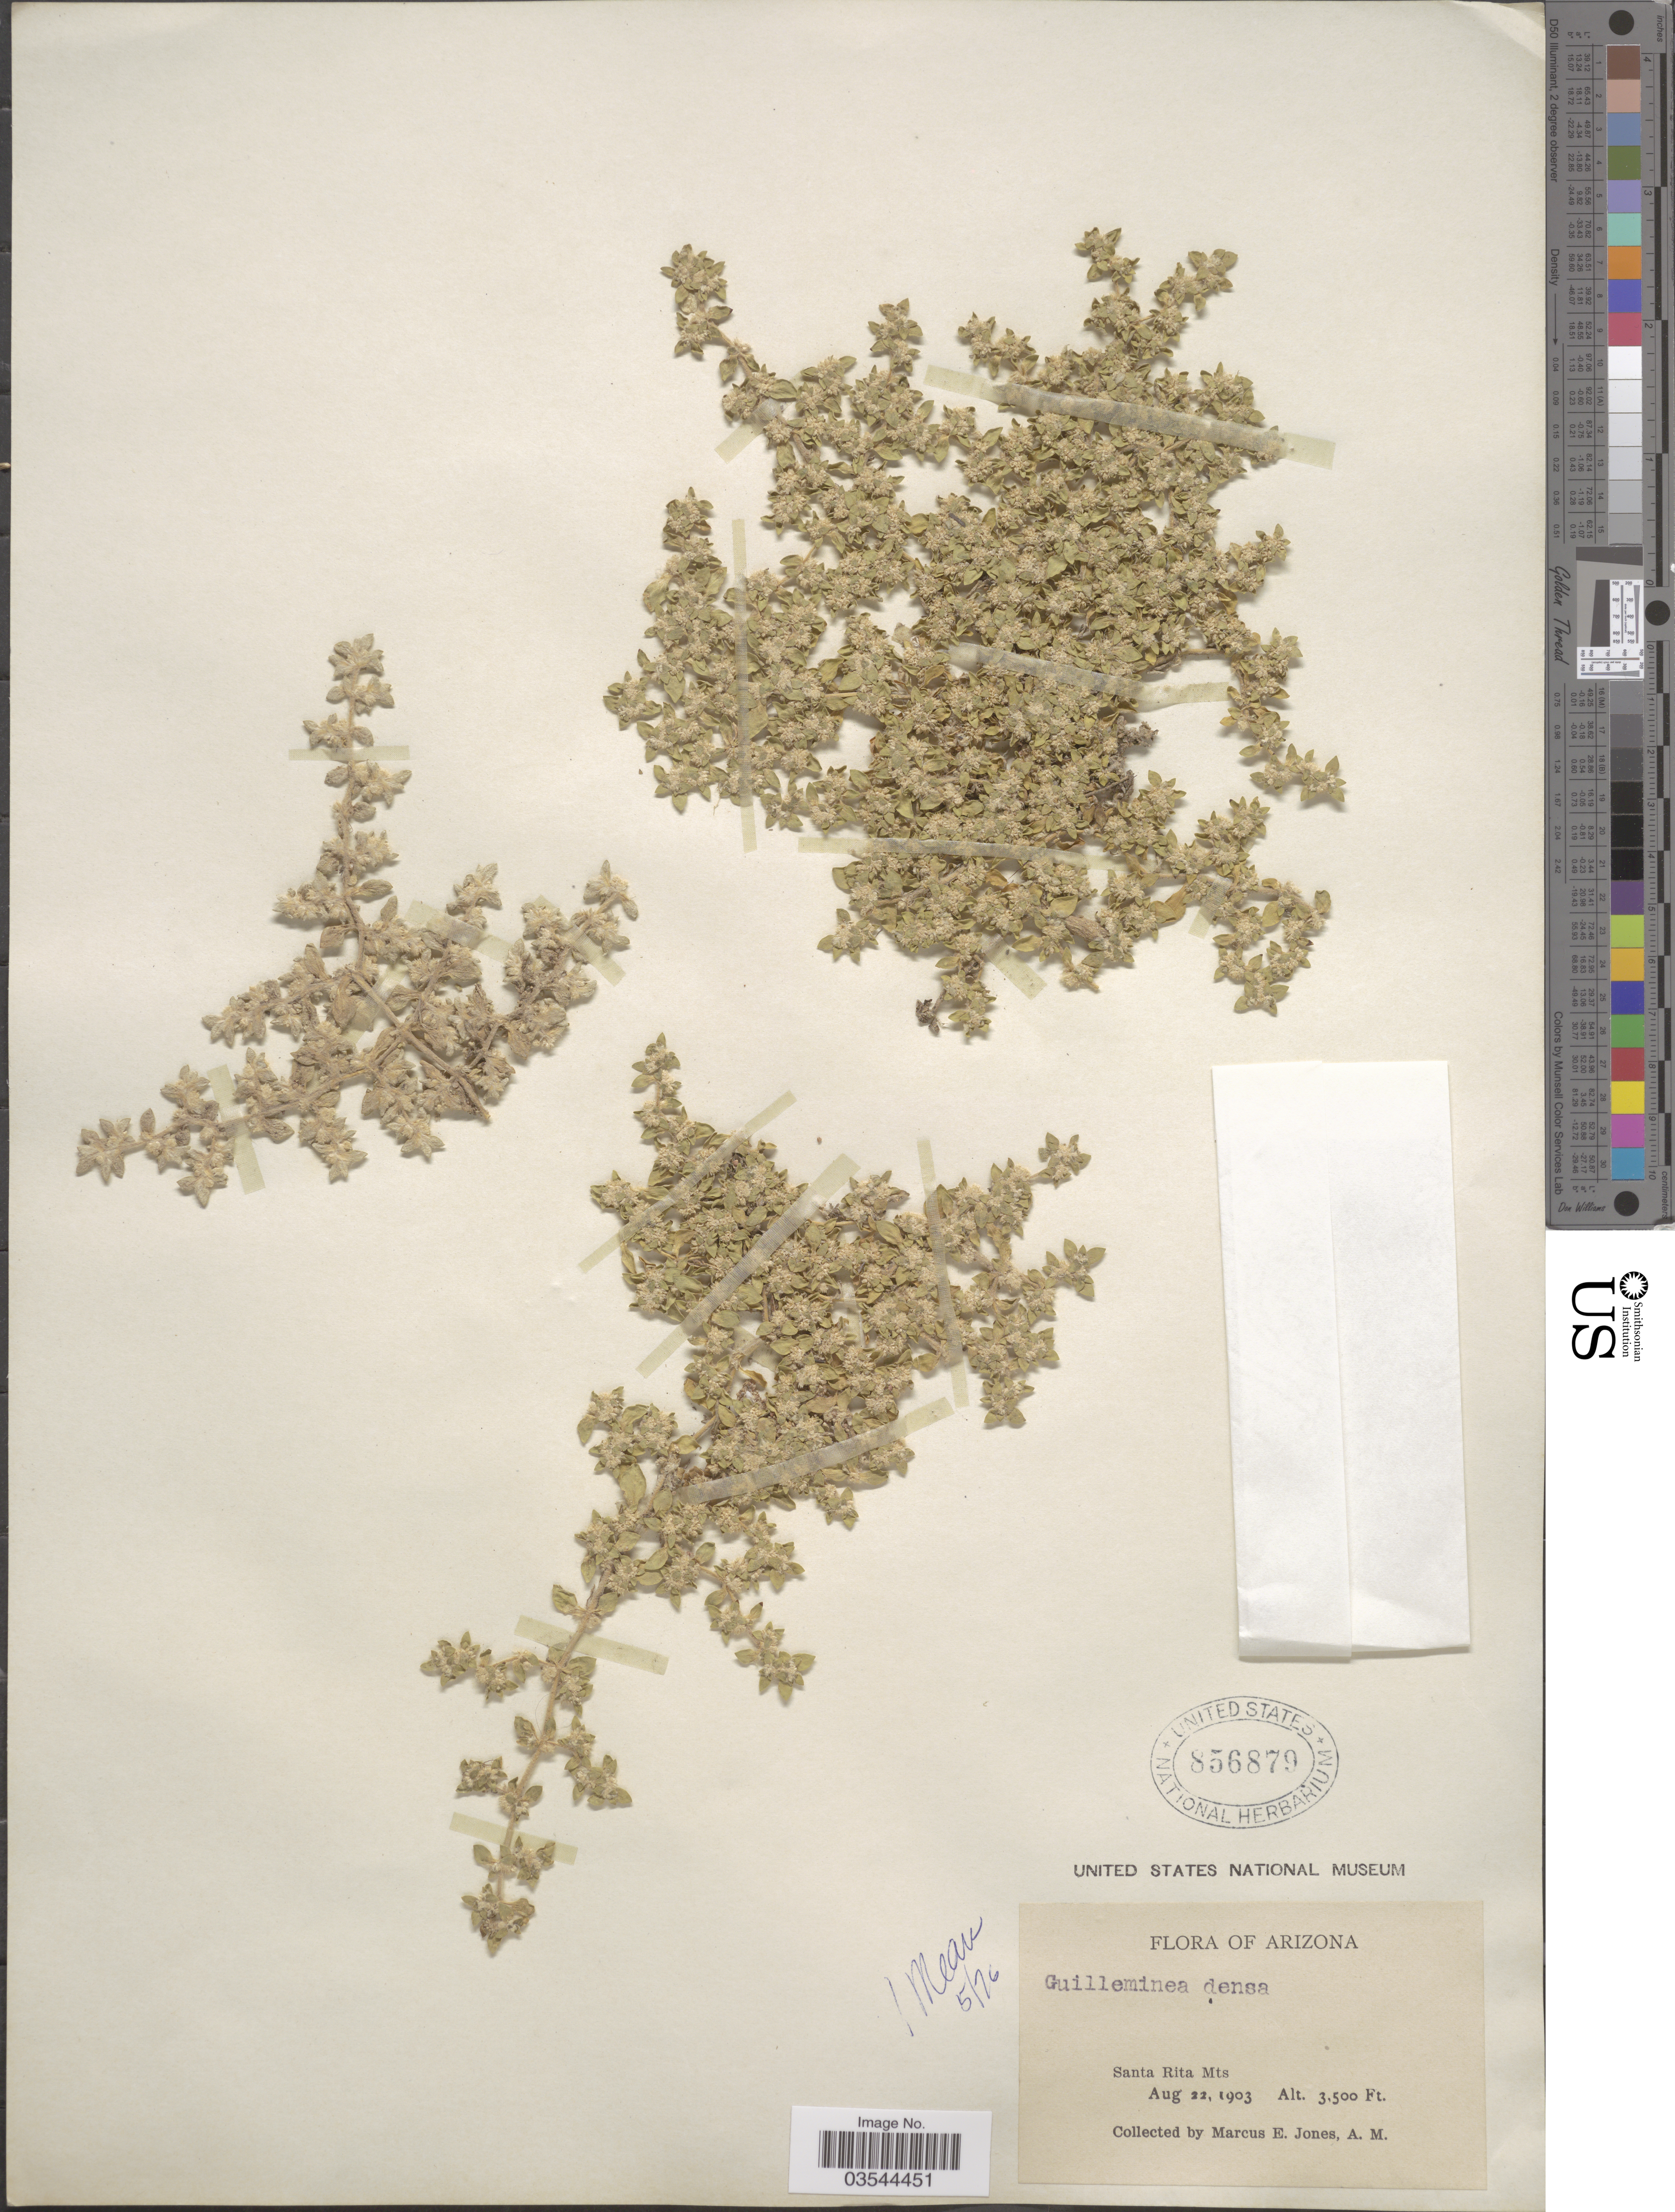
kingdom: Plantae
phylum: Tracheophyta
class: Magnoliopsida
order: Caryophyllales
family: Amaranthaceae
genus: Guilleminea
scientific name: Guilleminea densa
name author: (Humb. & Bonpl. ex Schult.) Moq.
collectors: M. E. Jones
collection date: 1903-08-22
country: United States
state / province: Arizona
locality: Santa Rita Mts.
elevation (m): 1067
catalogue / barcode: US 856879